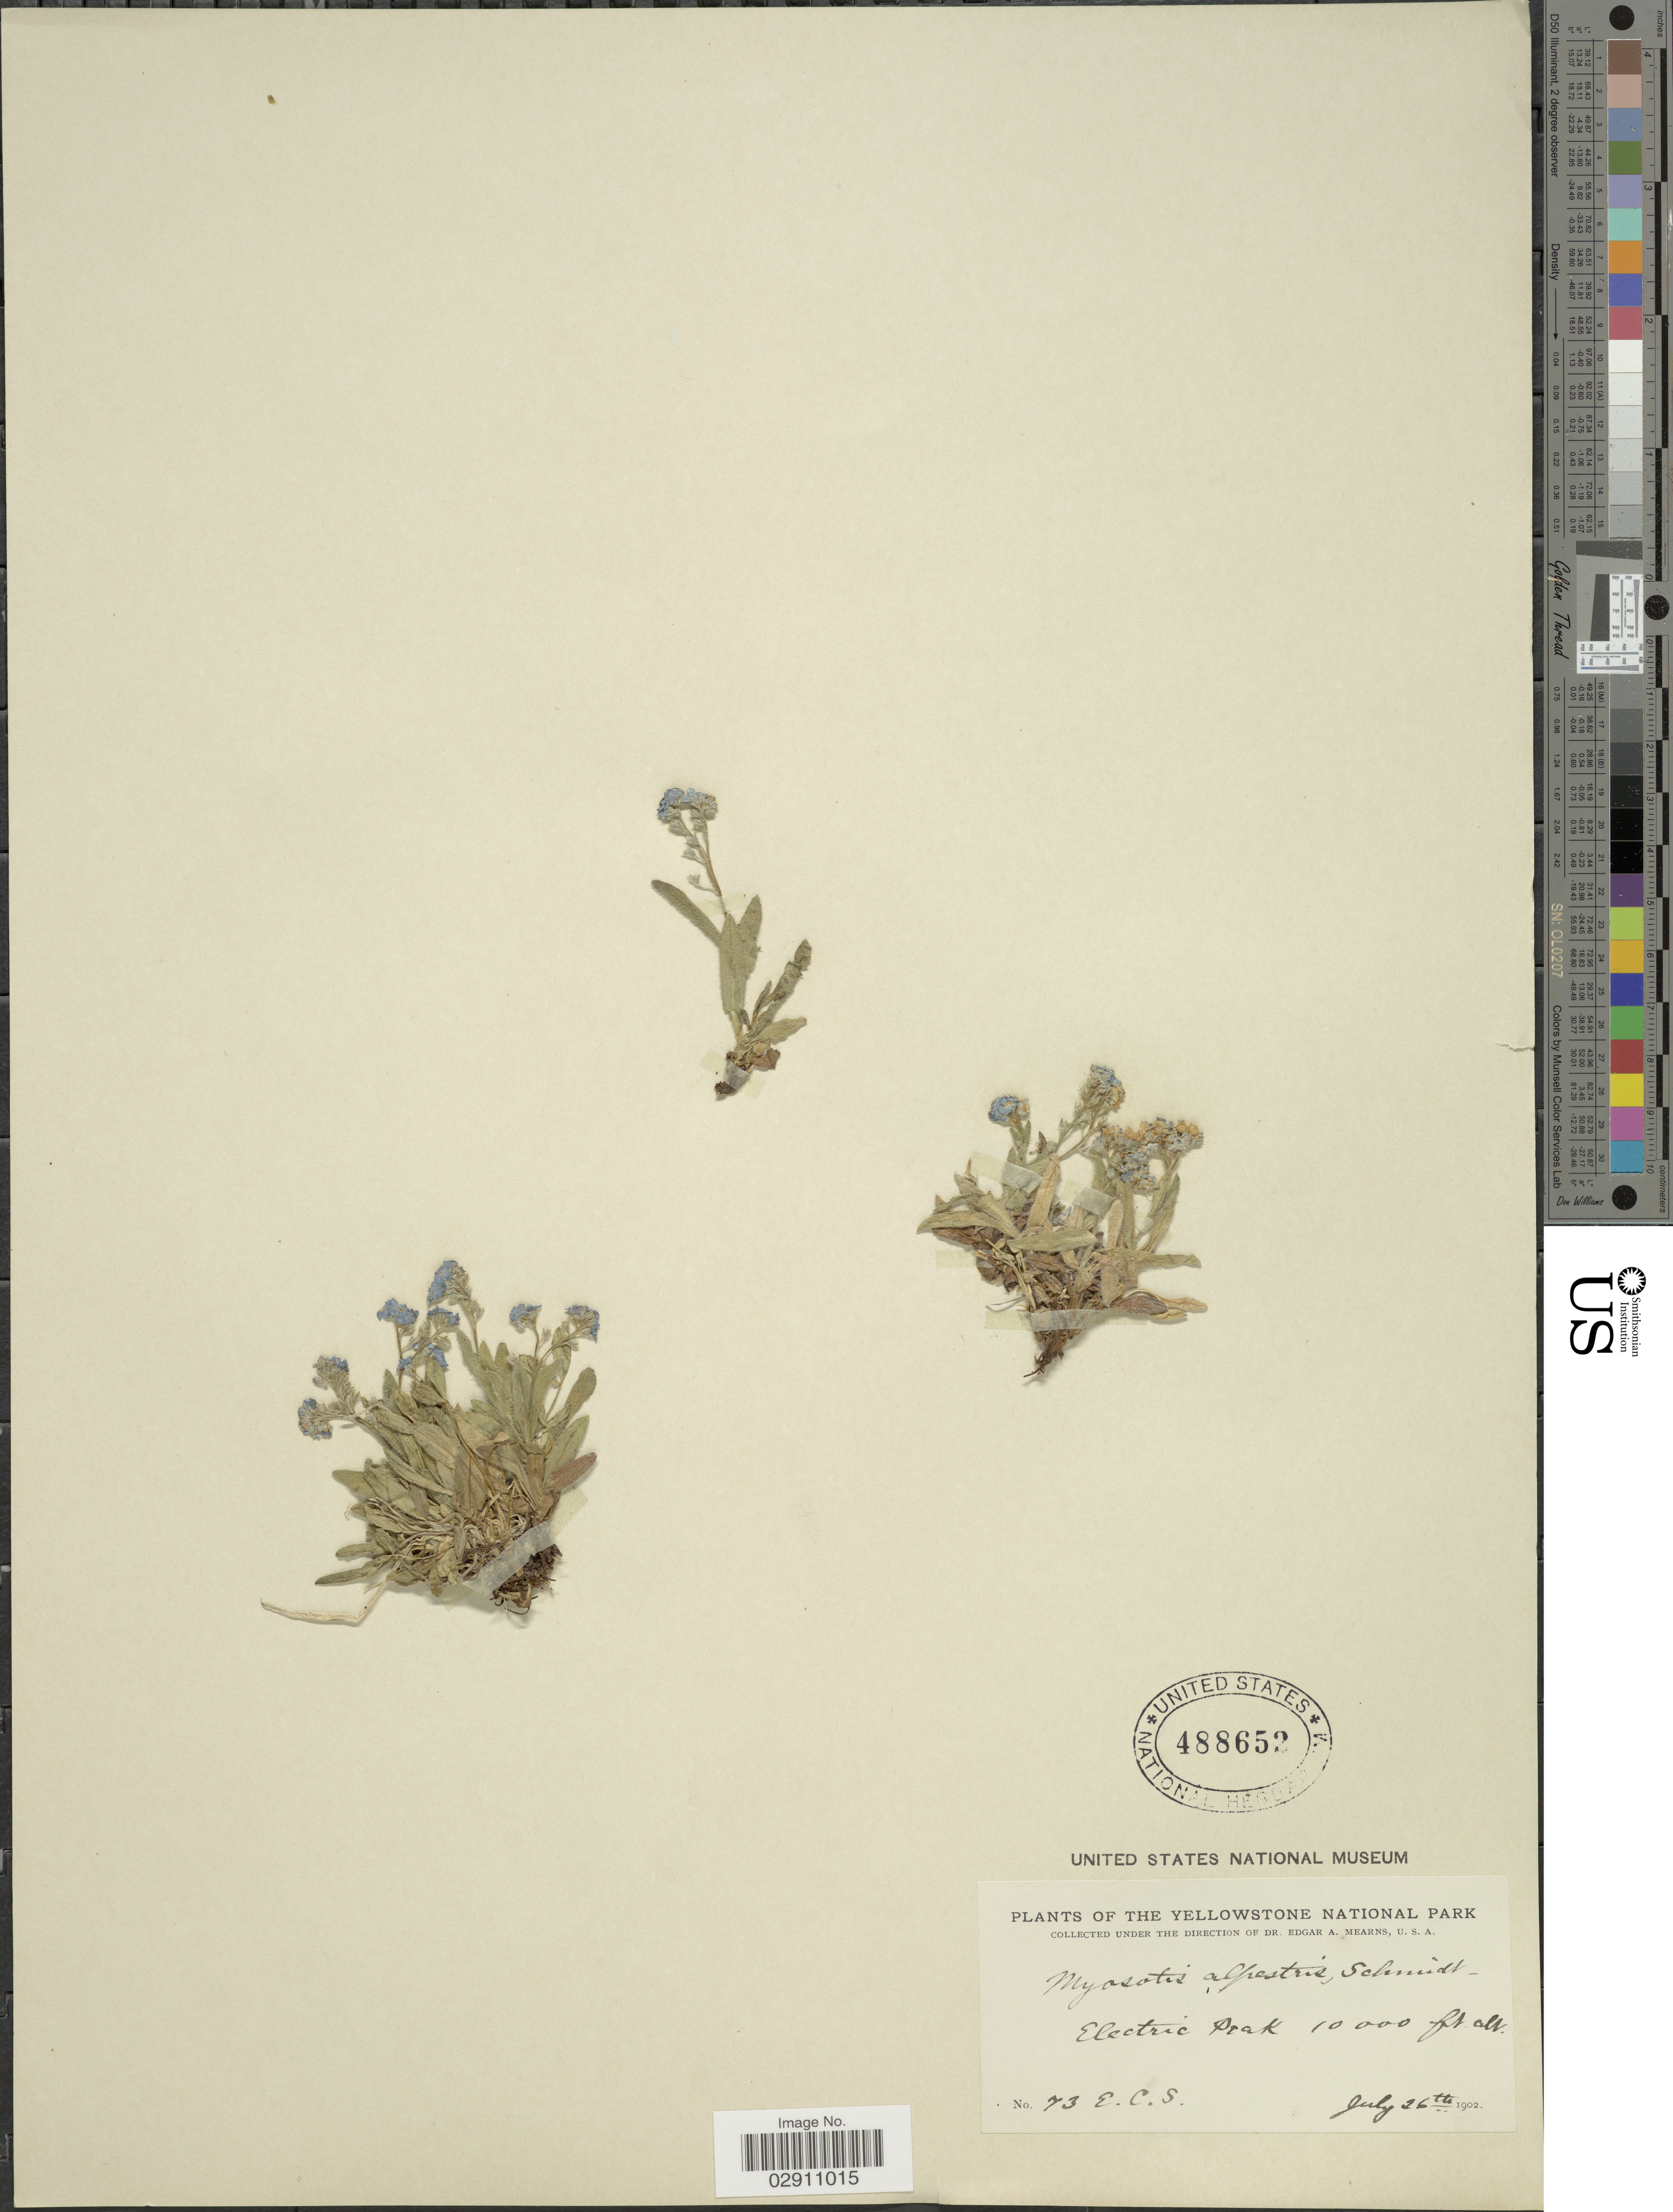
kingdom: Plantae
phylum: Tracheophyta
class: Magnoliopsida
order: Boraginales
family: Boraginaceae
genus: Myosotis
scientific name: Myosotis alpestris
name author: F.W. Schmidt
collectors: E. C. Smith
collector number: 73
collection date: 1902-07-26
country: United States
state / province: Montana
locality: The Yellowstone National Park. Electric Peak.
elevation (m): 3048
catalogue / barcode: US 488652